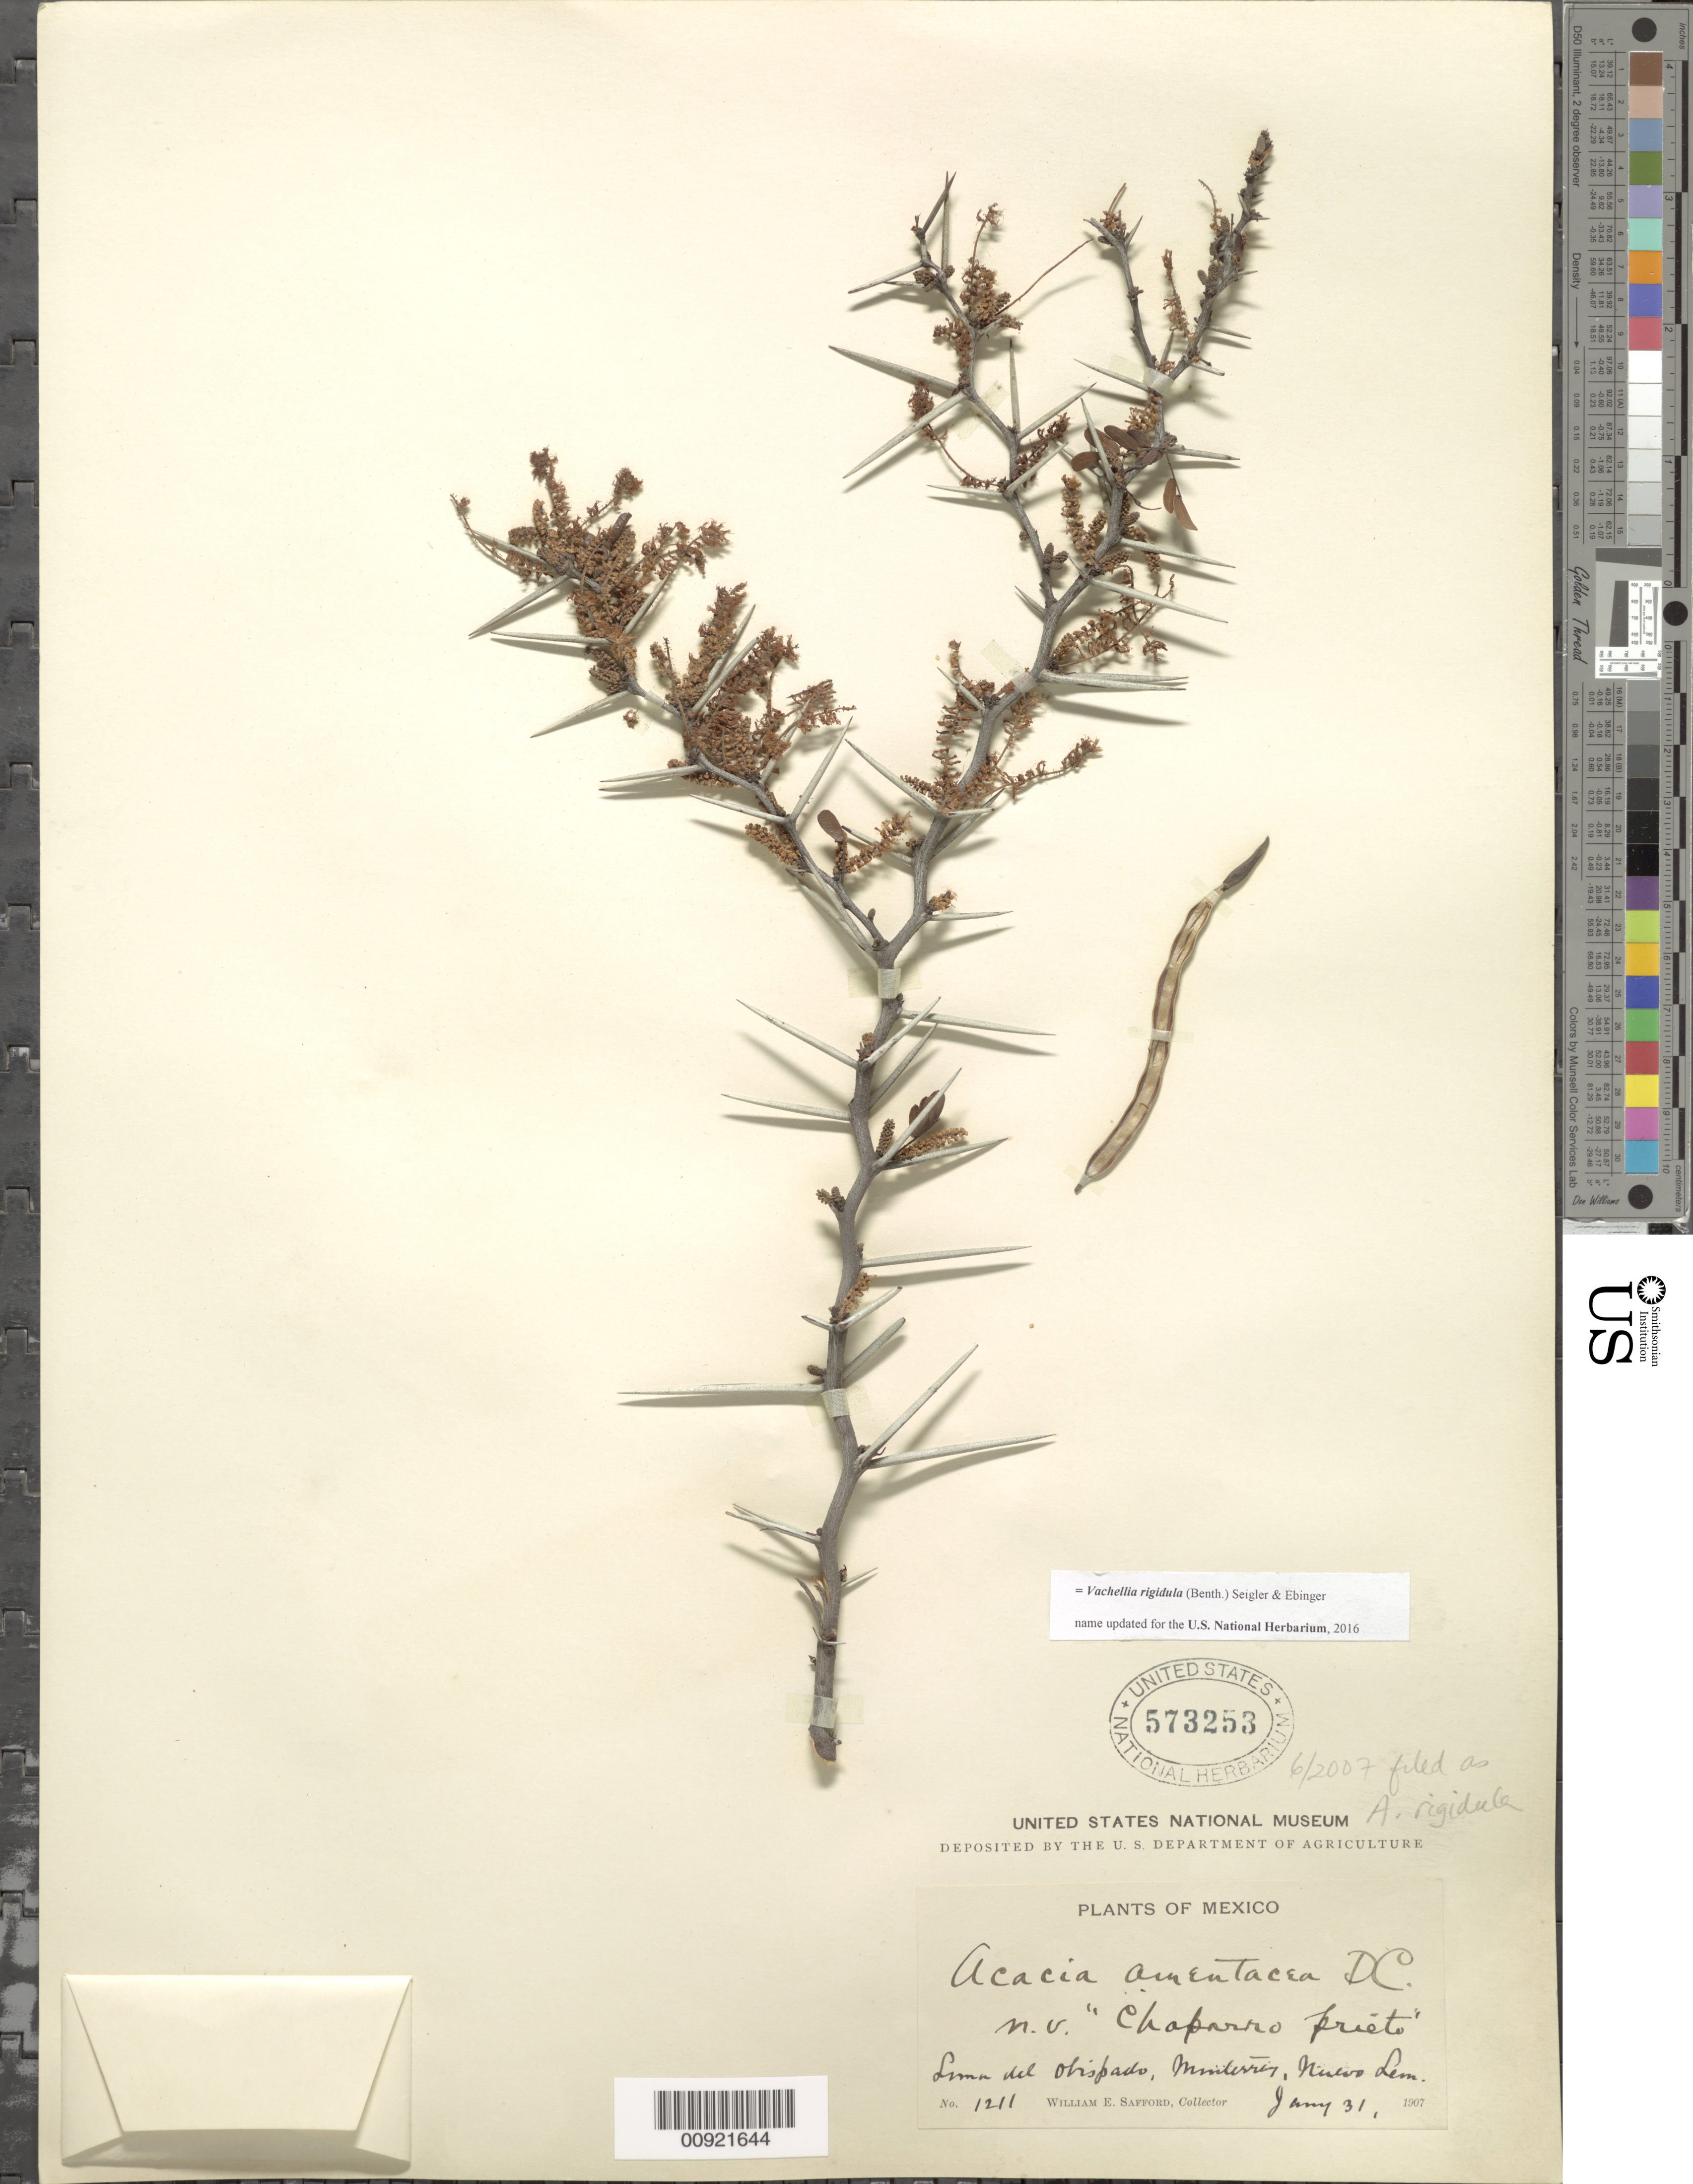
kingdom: Plantae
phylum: Tracheophyta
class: Magnoliopsida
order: Fabales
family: Fabaceae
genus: Vachellia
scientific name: Vachellia rigidula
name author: (Benth.) Seigler & Ebinger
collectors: W. E. Safford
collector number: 1211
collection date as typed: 31 Jan 1907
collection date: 1907-01-31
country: Mexico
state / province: Nuevo León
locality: Loma del Obispado, Monterrey, Nuevo León.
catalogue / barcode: US 573253